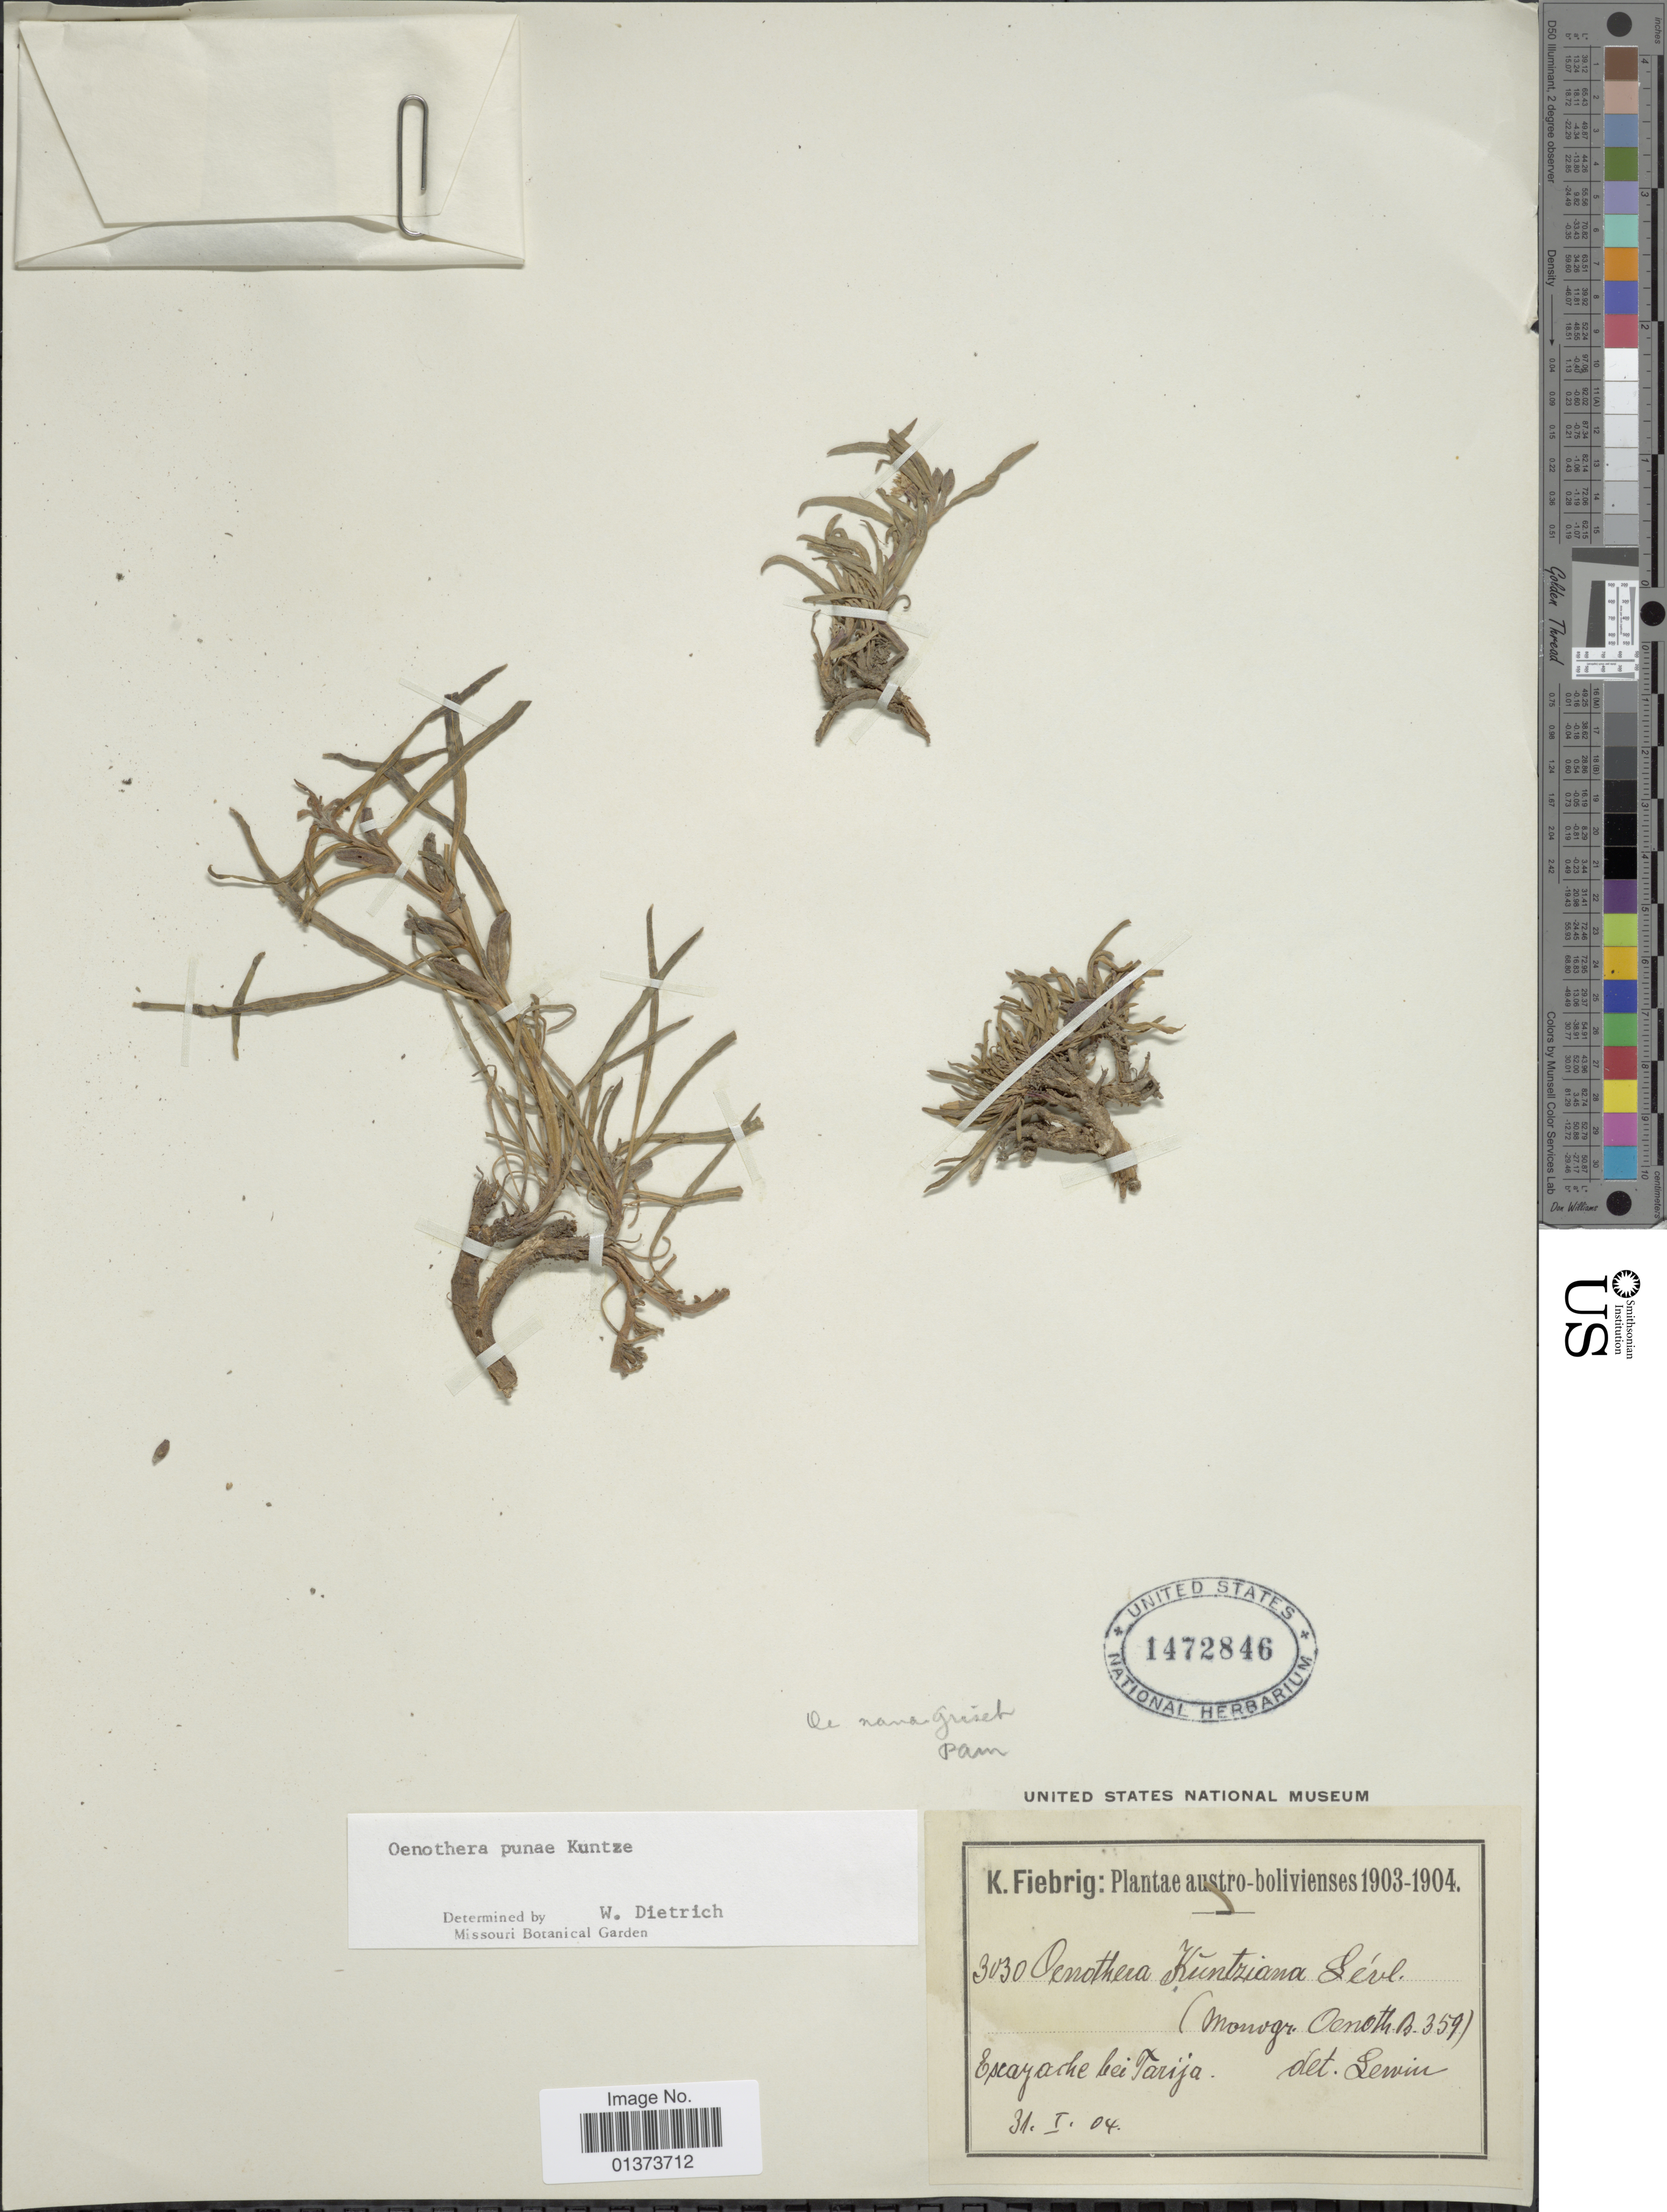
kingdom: Plantae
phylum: Tracheophyta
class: Magnoliopsida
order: Myrtales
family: Onagraceae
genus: Oenothera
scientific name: Oenothera punae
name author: Kuntze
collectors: K. Fiebrig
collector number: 3030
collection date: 1904-01-31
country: Bolivia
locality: Escayache bei Tarija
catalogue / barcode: US 1472846